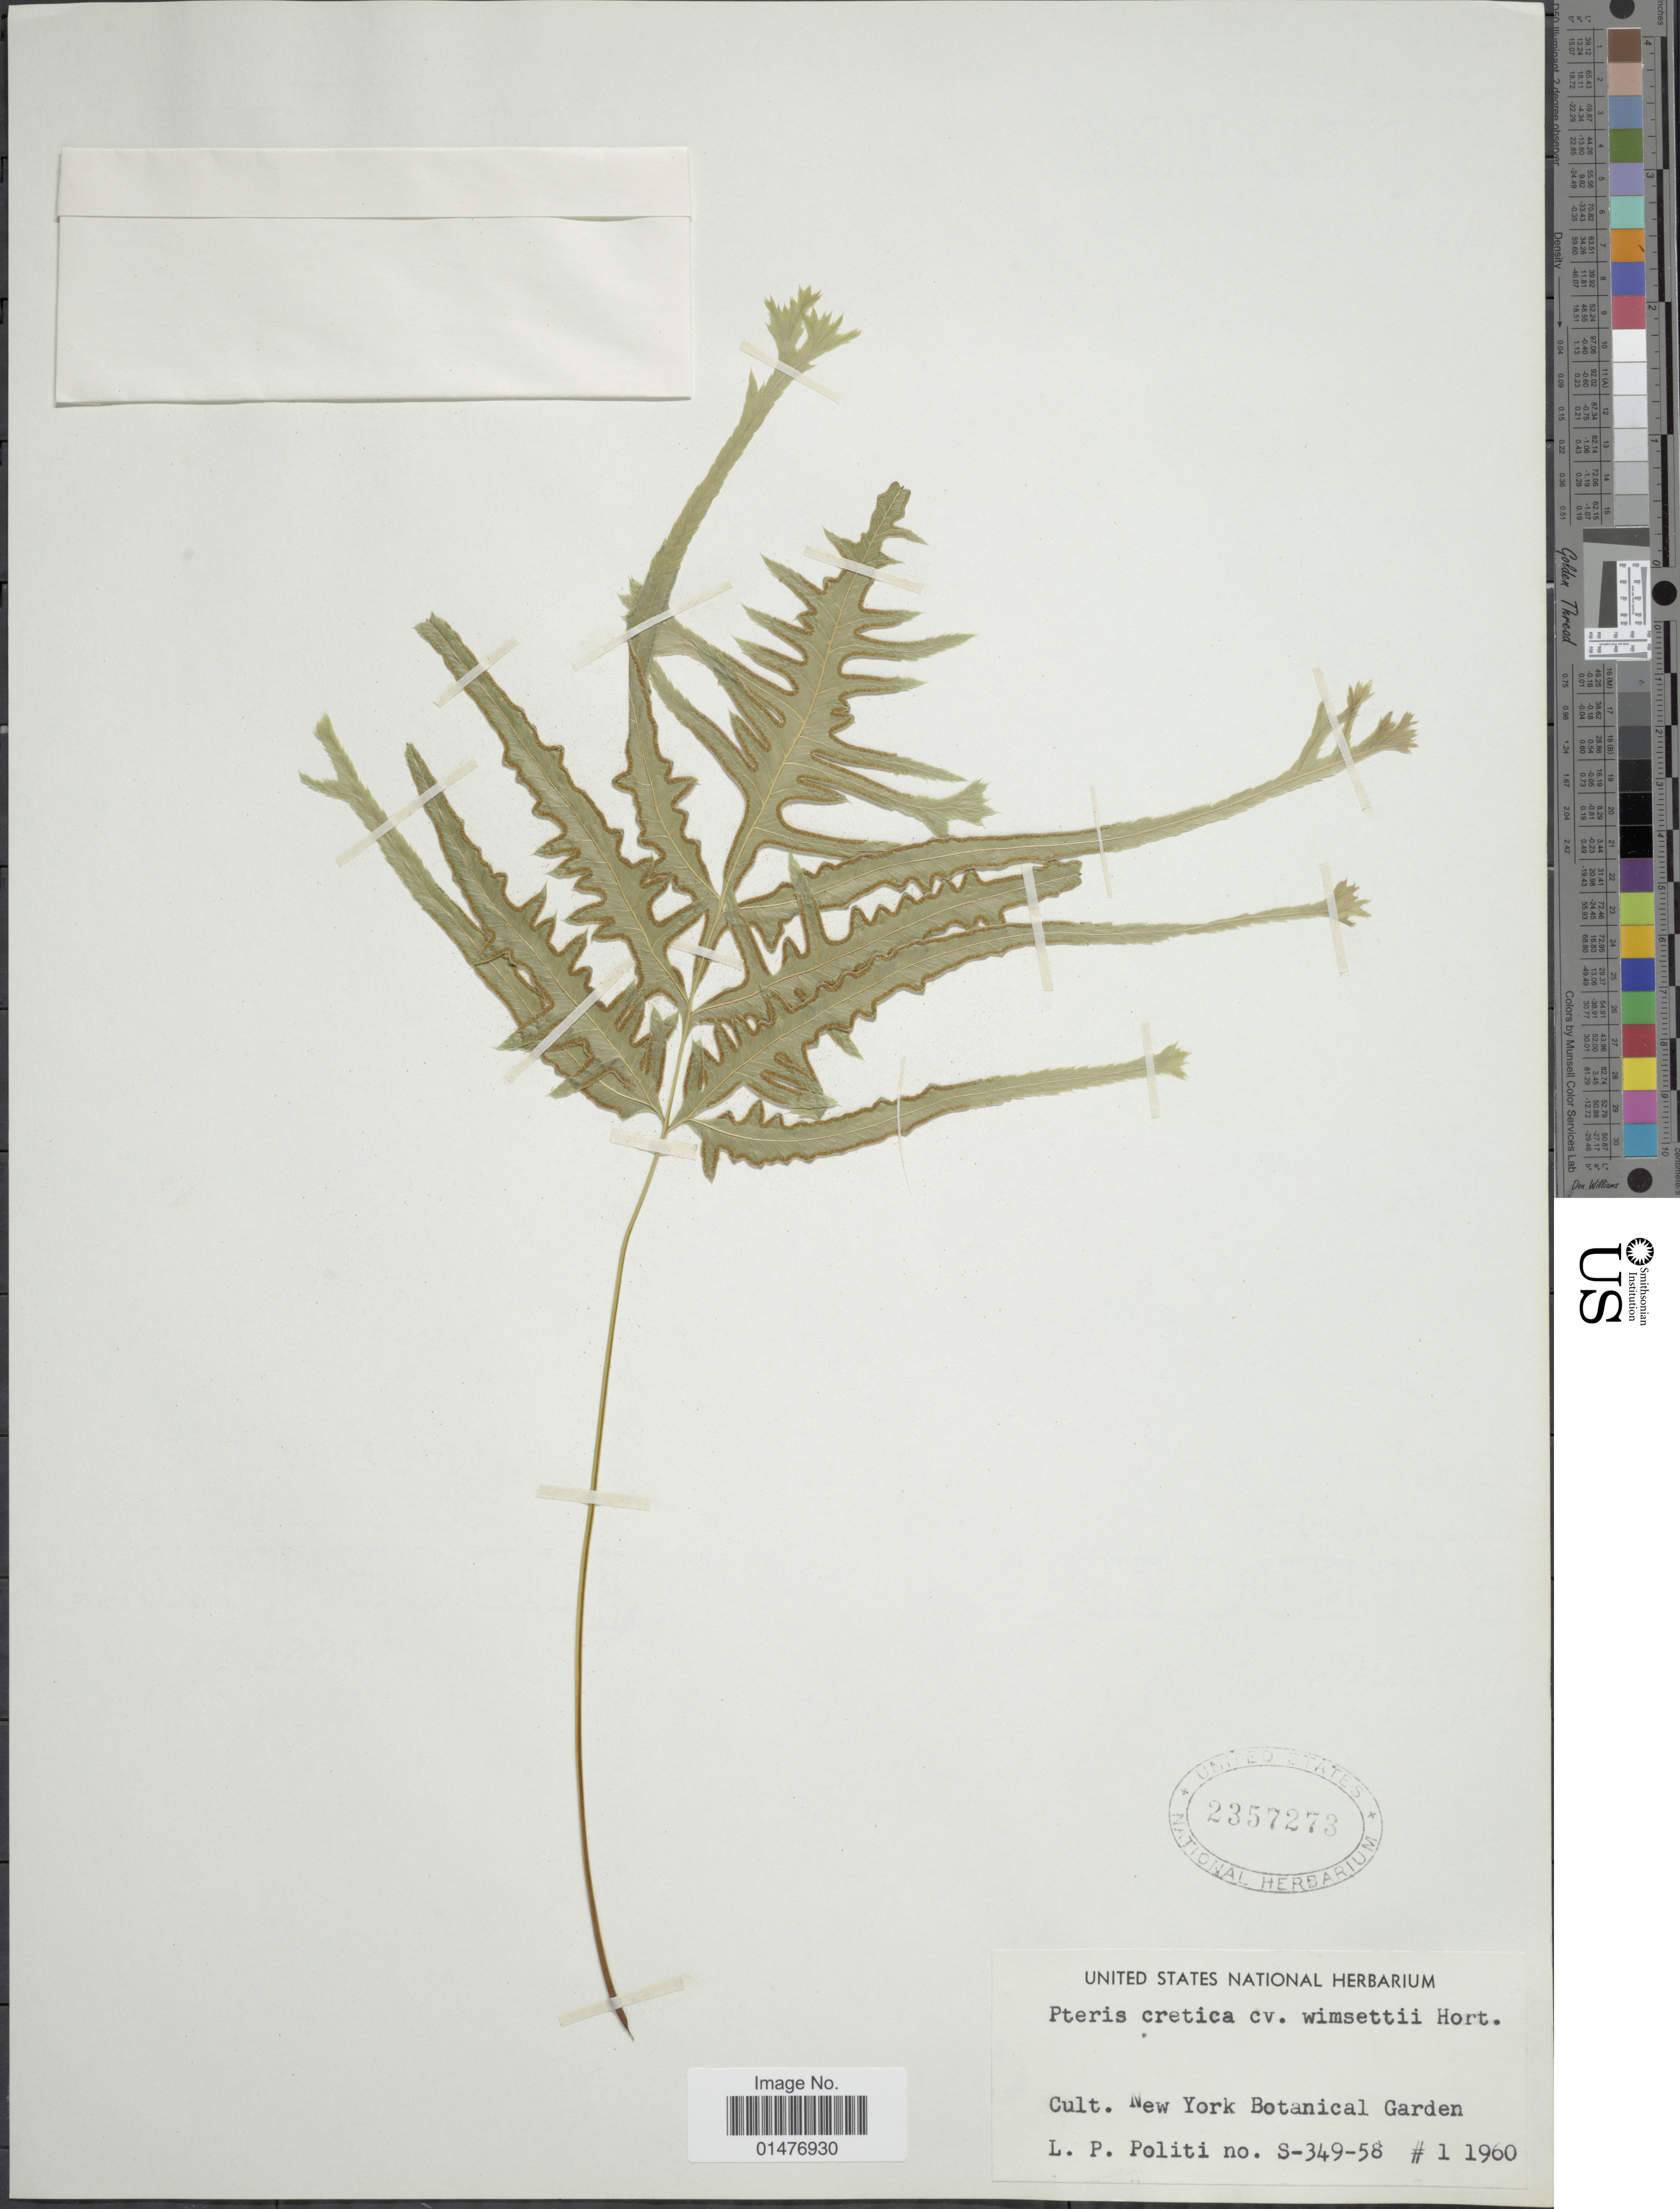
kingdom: Plantae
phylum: Tracheophyta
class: Polypodiopsida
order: Polypodiales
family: Pteridaceae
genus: Pteris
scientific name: Pteris cretica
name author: L.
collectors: L. Politi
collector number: S-349-58/1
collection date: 1960-01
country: United States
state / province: New York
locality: New York Botanical Garden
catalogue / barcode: US 2357273